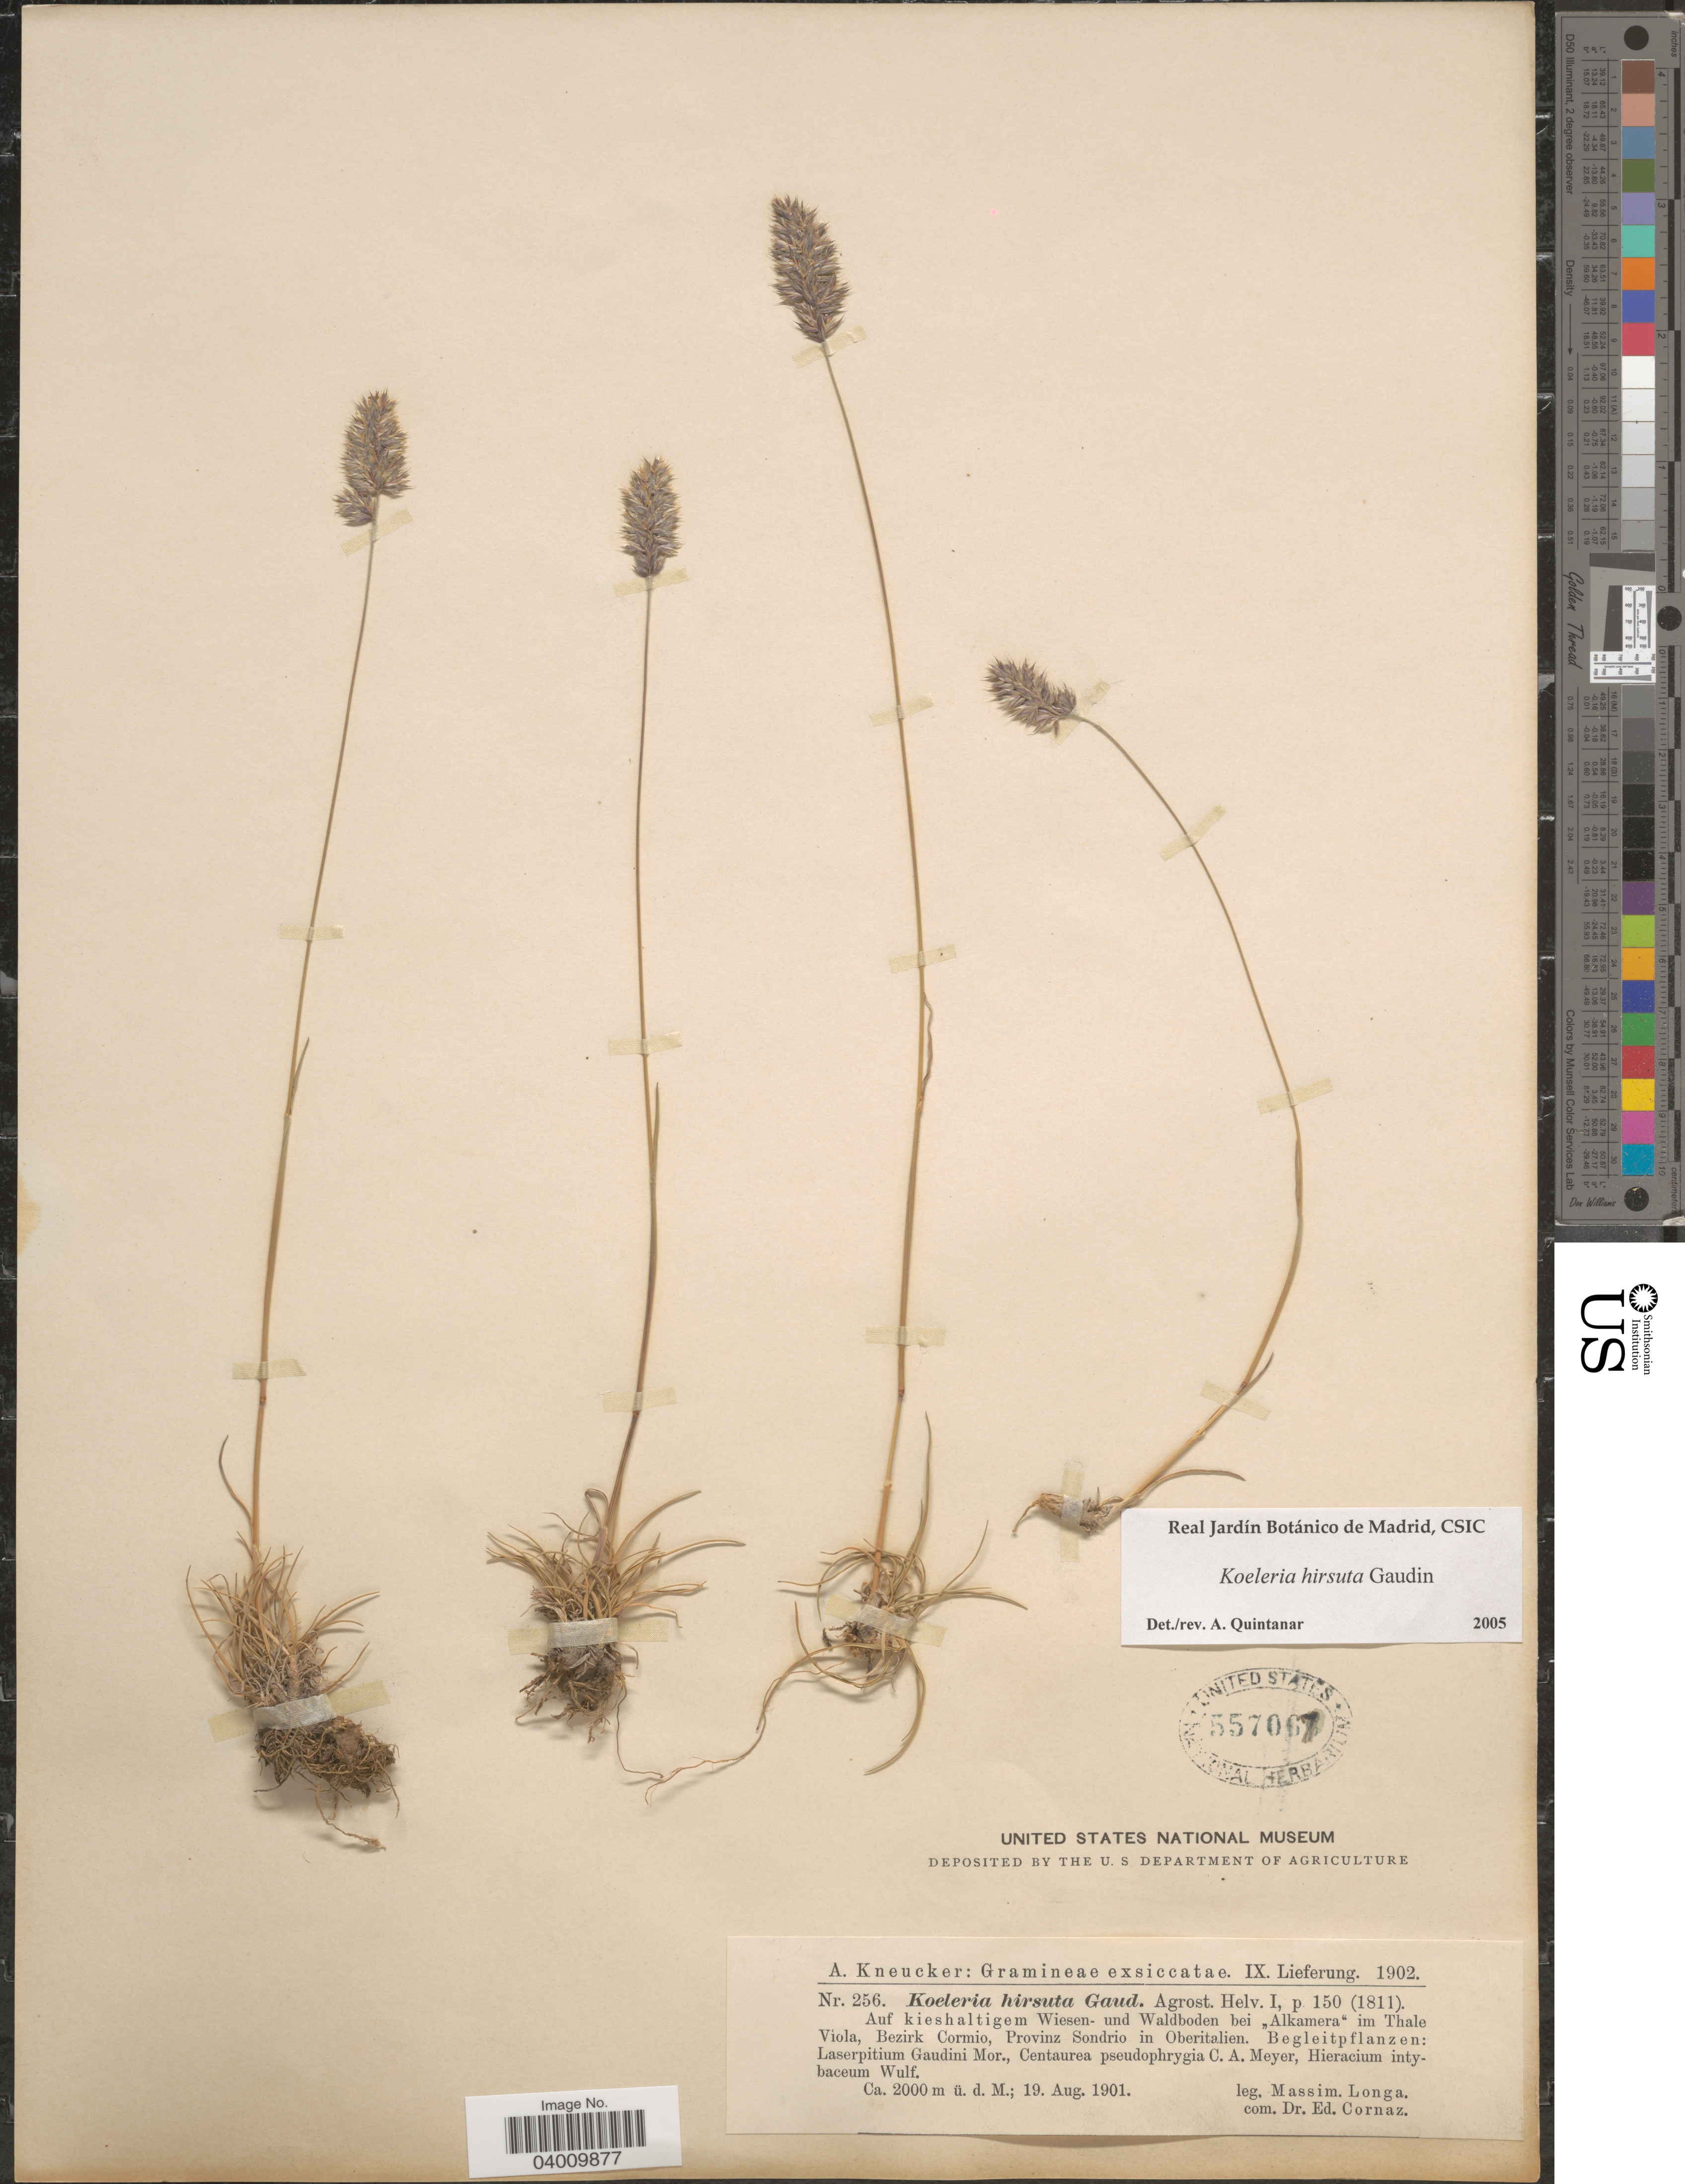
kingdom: Plantae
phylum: Tracheophyta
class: Liliopsida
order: Poales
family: Poaceae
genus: Koeleria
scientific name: Koeleria hirsuta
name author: Gaudin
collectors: Massim & Longa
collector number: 256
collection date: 1901-08-19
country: Italy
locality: Auf kieshaltigem Wiesen- und Waldboden bei "Alkamera" im Thale Viola, Bezirk Cormio, Provinz Sondrio in Oberitalien.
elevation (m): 2000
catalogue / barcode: US 557067